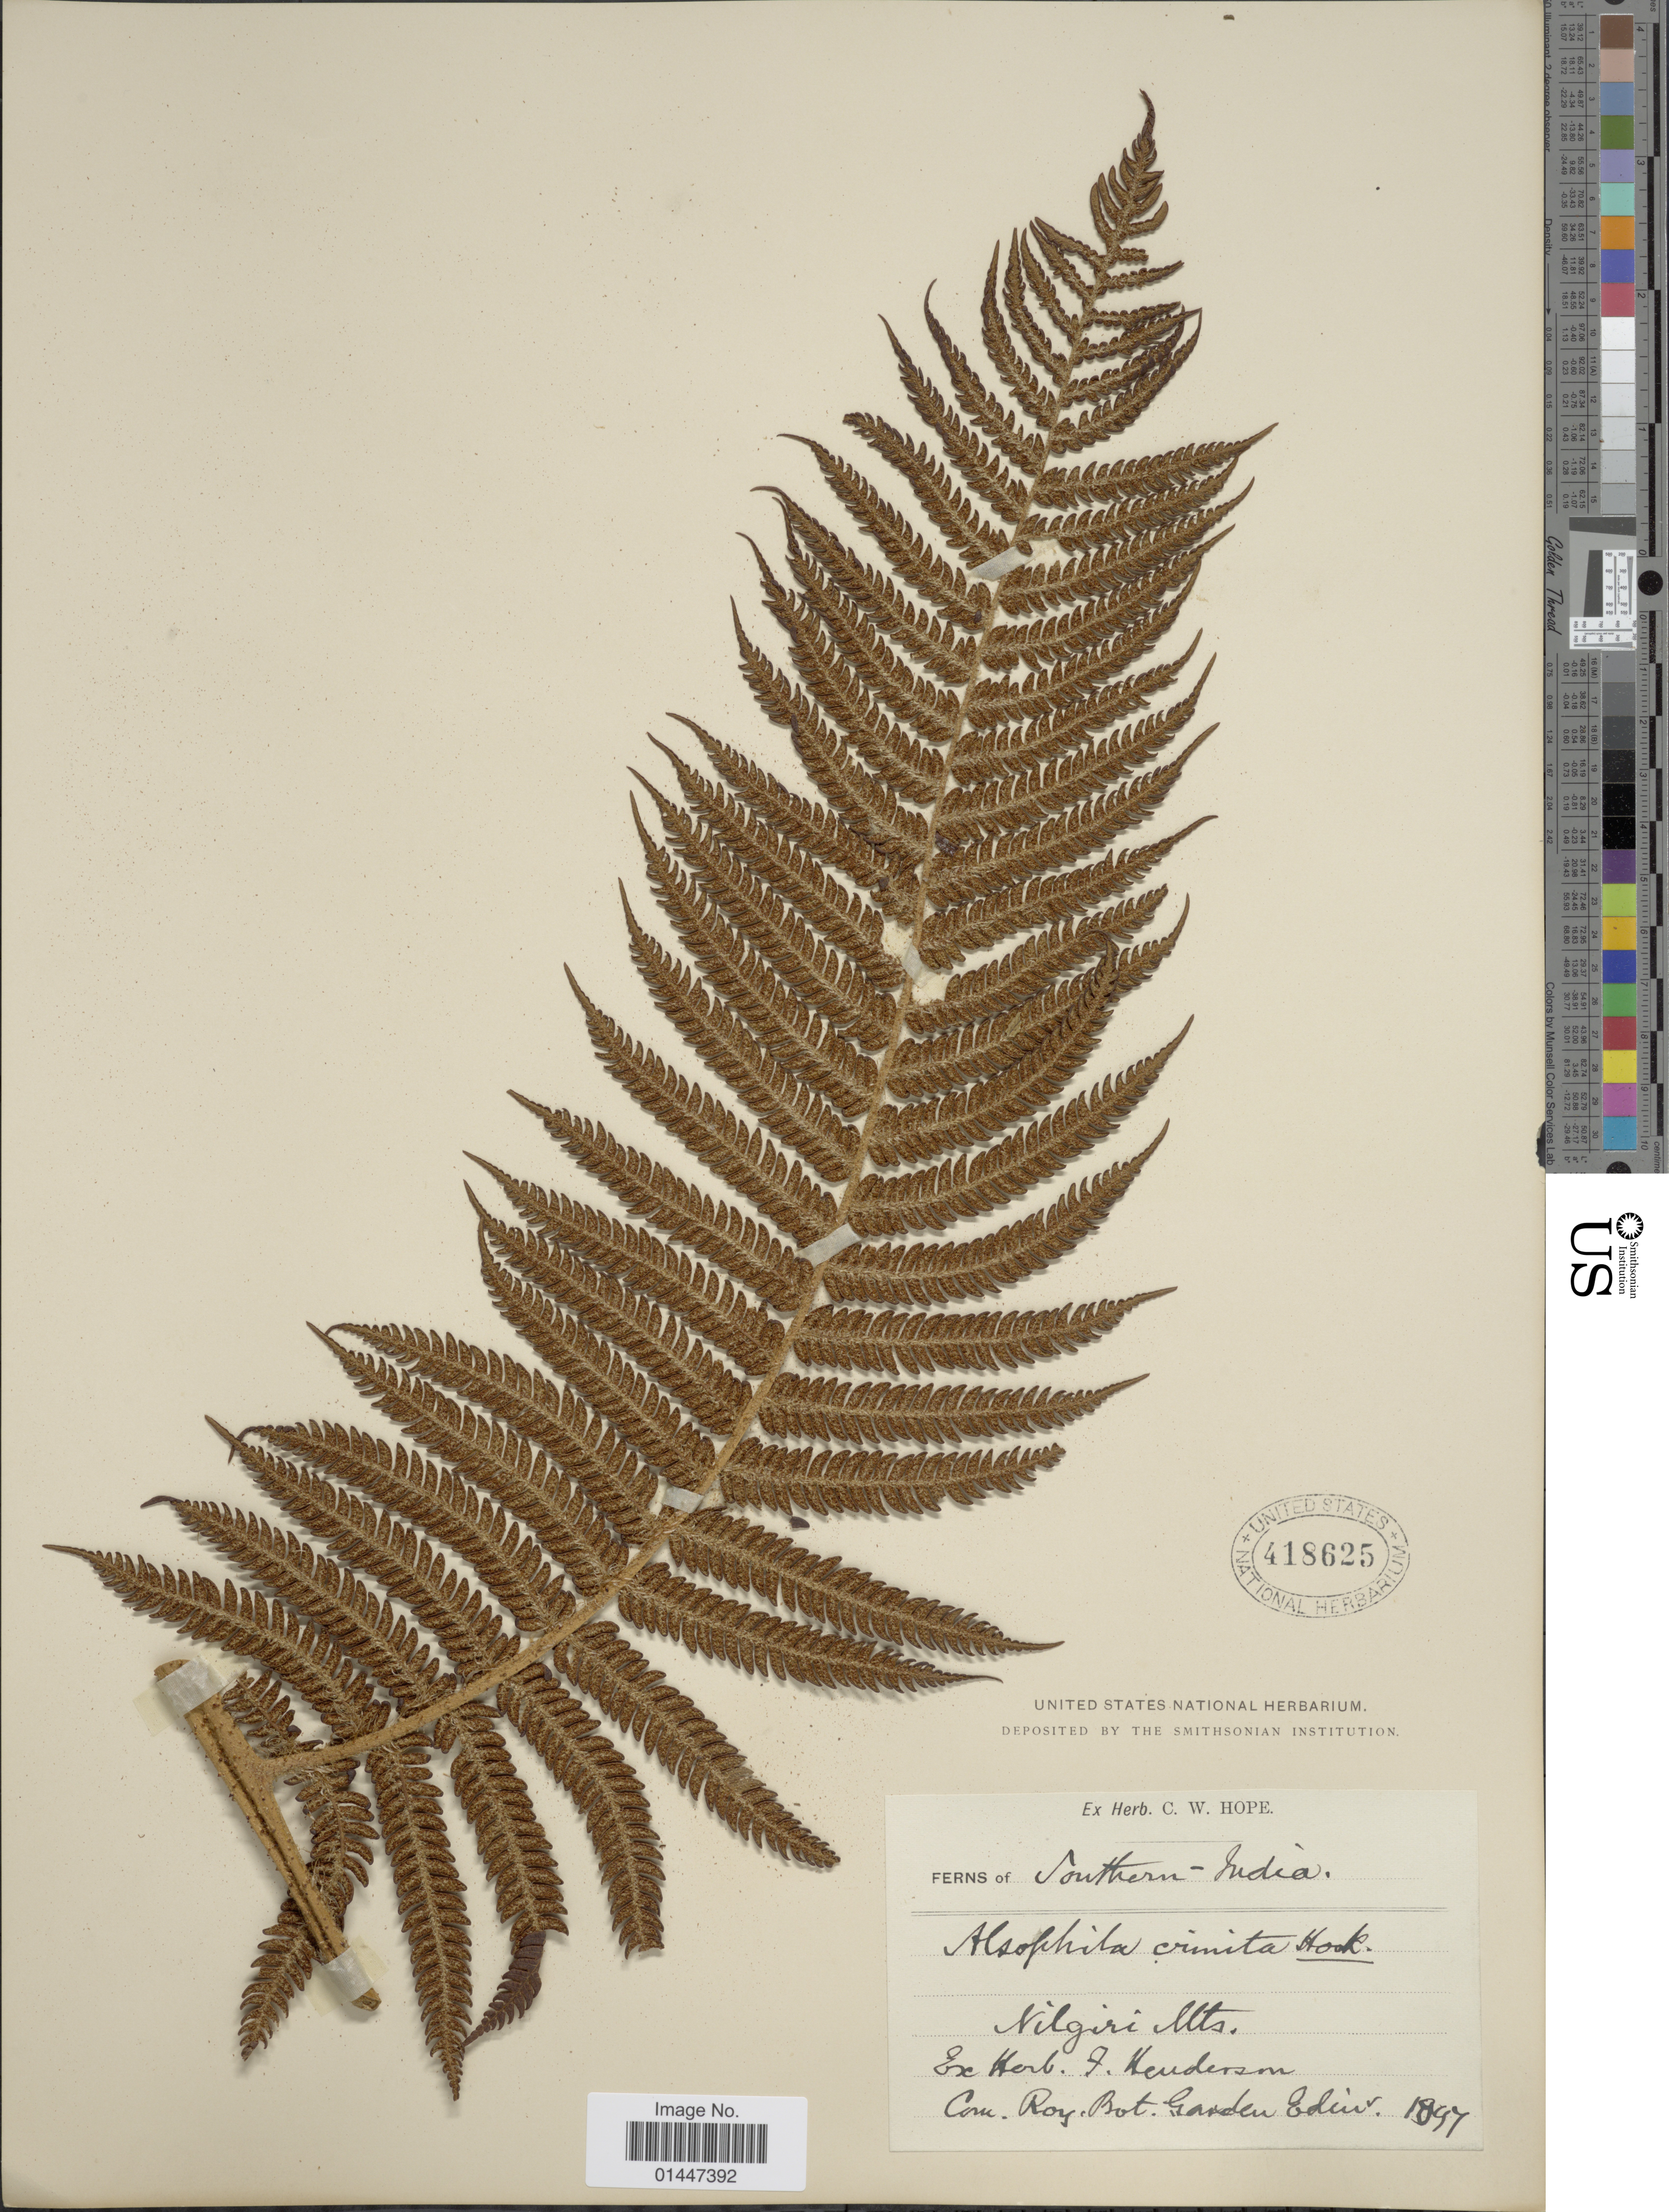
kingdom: Plantae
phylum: Tracheophyta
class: Polypodiopsida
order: Cyatheales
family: Cyatheaceae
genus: Sphaeropteris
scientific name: Sphaeropteris crinita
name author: (Hook.) R.M. Tryon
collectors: ex herb. Henderson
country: India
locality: Southern India. Nilgiri Mts.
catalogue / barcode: US 418625